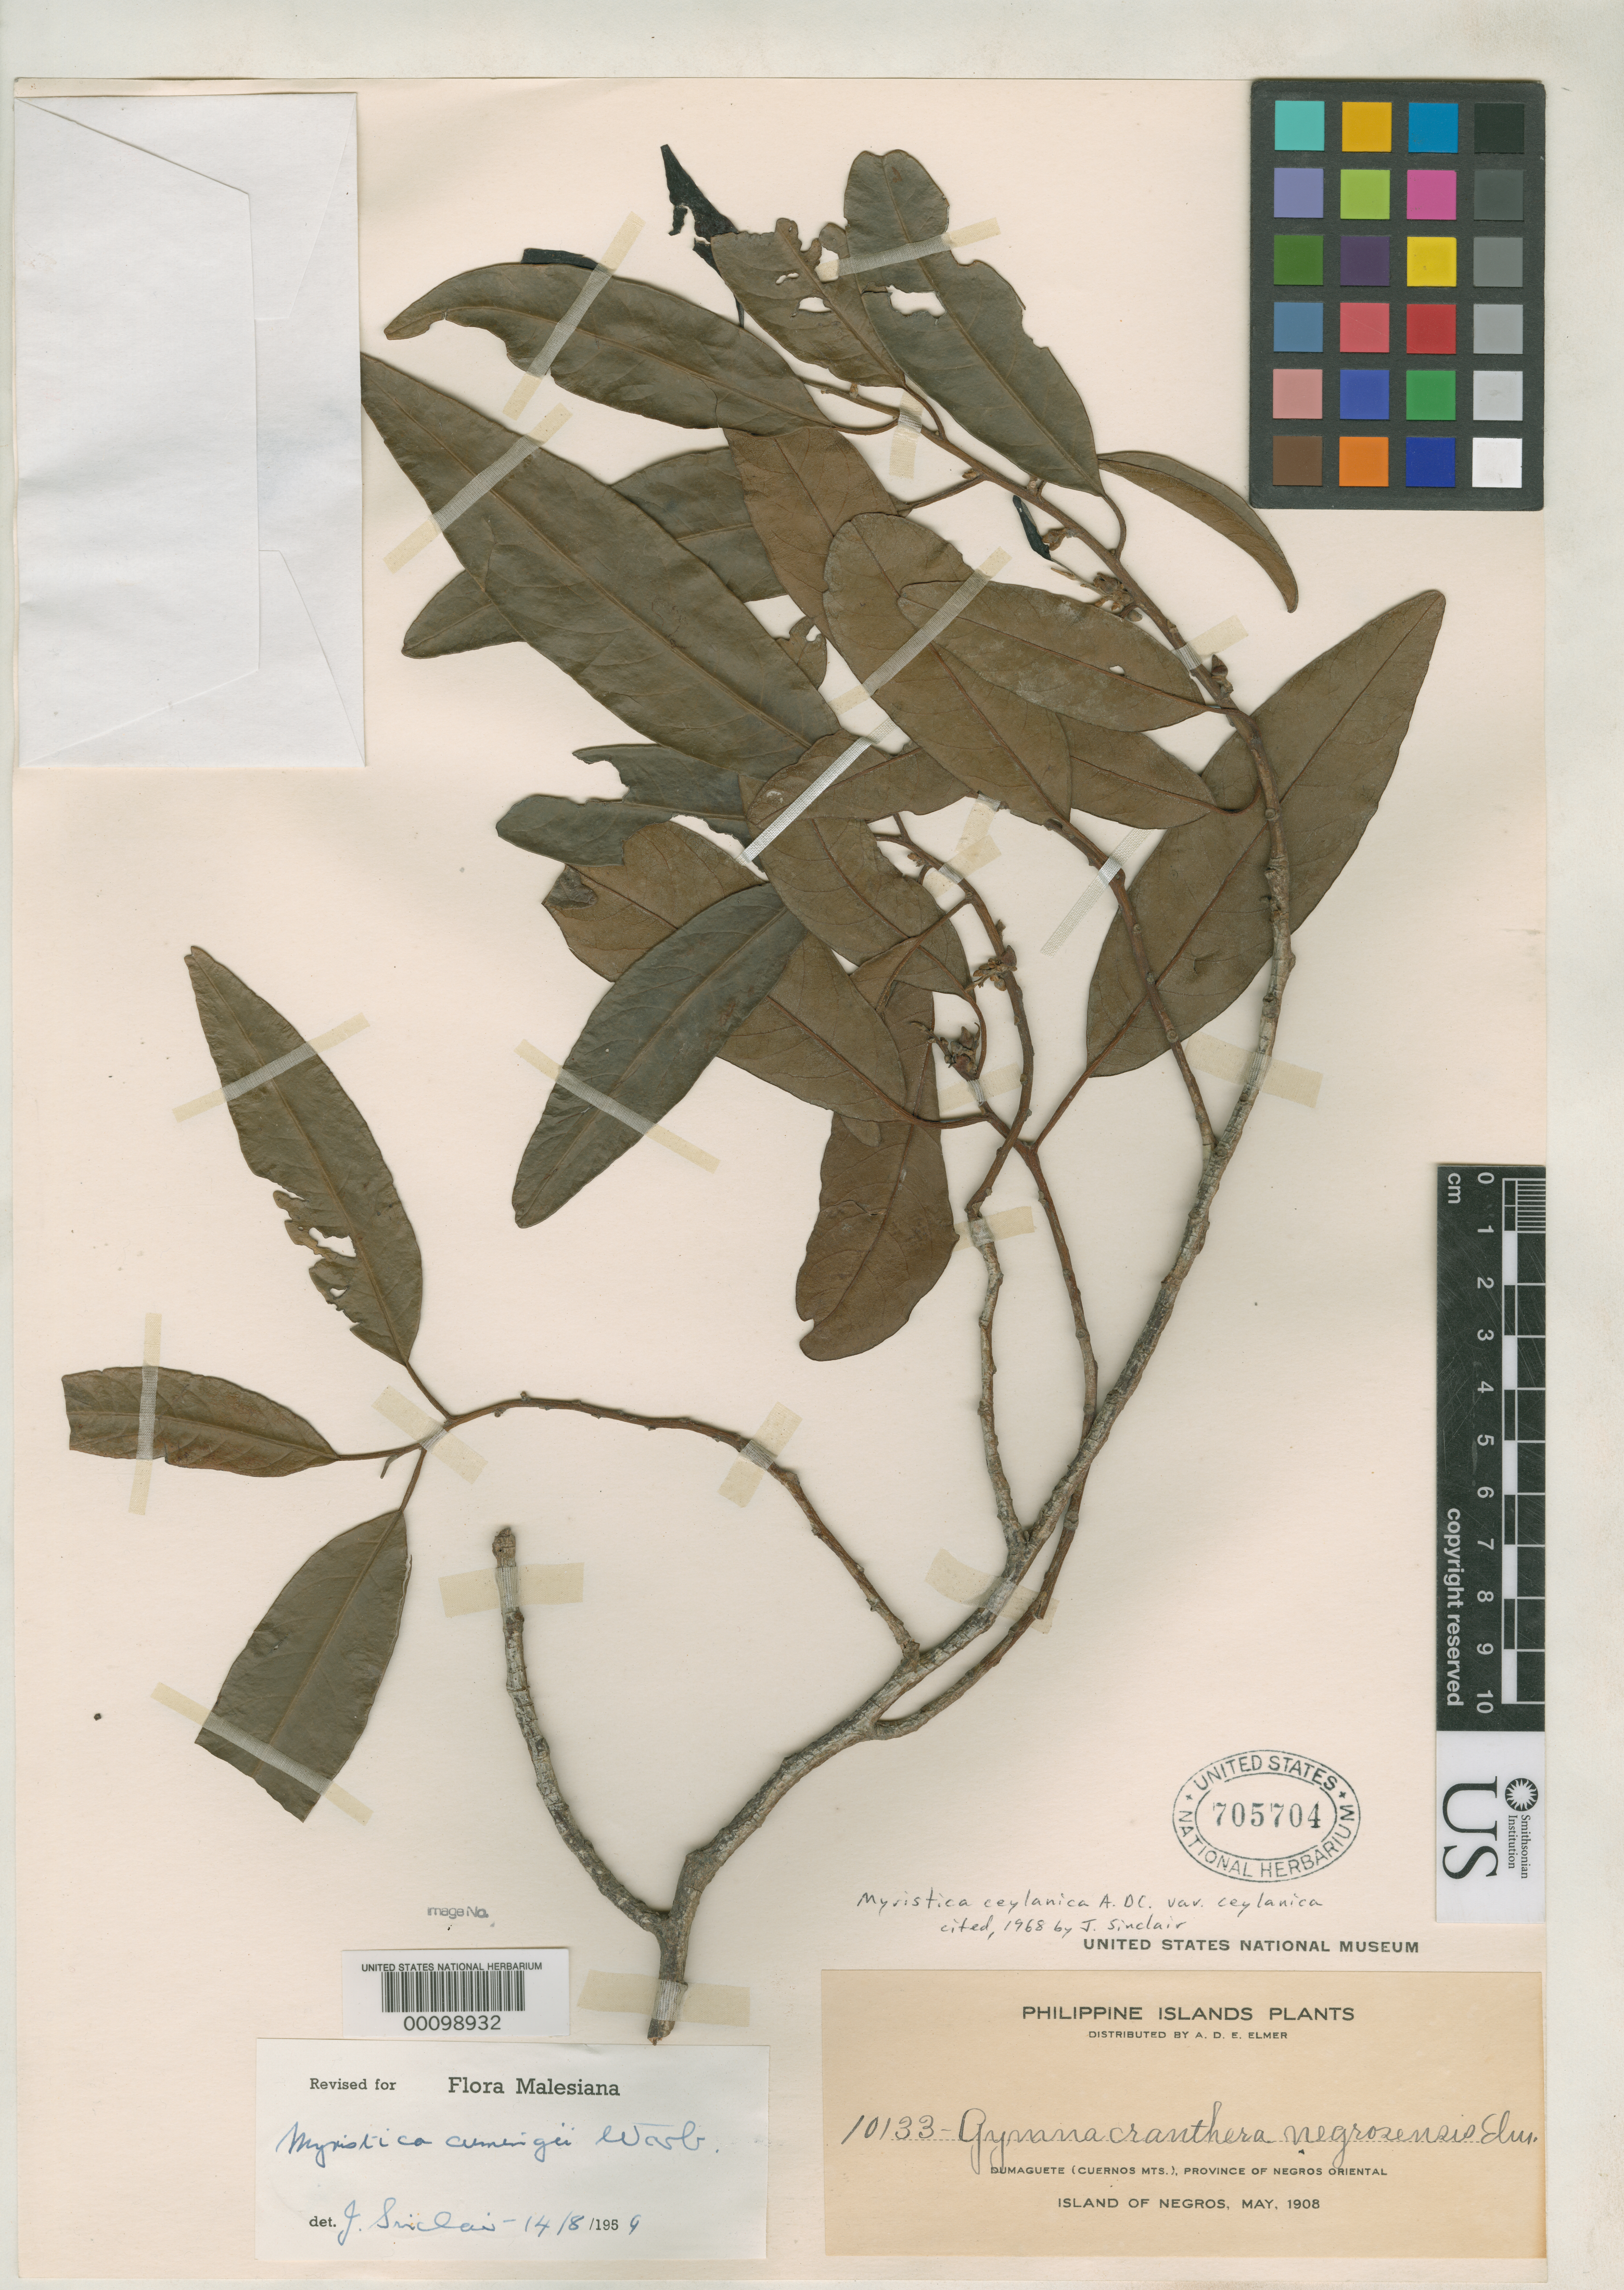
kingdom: Plantae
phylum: Tracheophyta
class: Magnoliopsida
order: Magnoliales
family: Myristicaceae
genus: Gymnacranthera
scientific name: Gymnacranthera negrosensis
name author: Elmer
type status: Isotype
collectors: A. D. E. Elmer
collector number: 10133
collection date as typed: May 1908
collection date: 1908-05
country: Philippines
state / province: Central Visayas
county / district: Negros Oriental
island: Negros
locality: Dumaguete, Cuernos Mts.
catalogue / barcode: US 705704